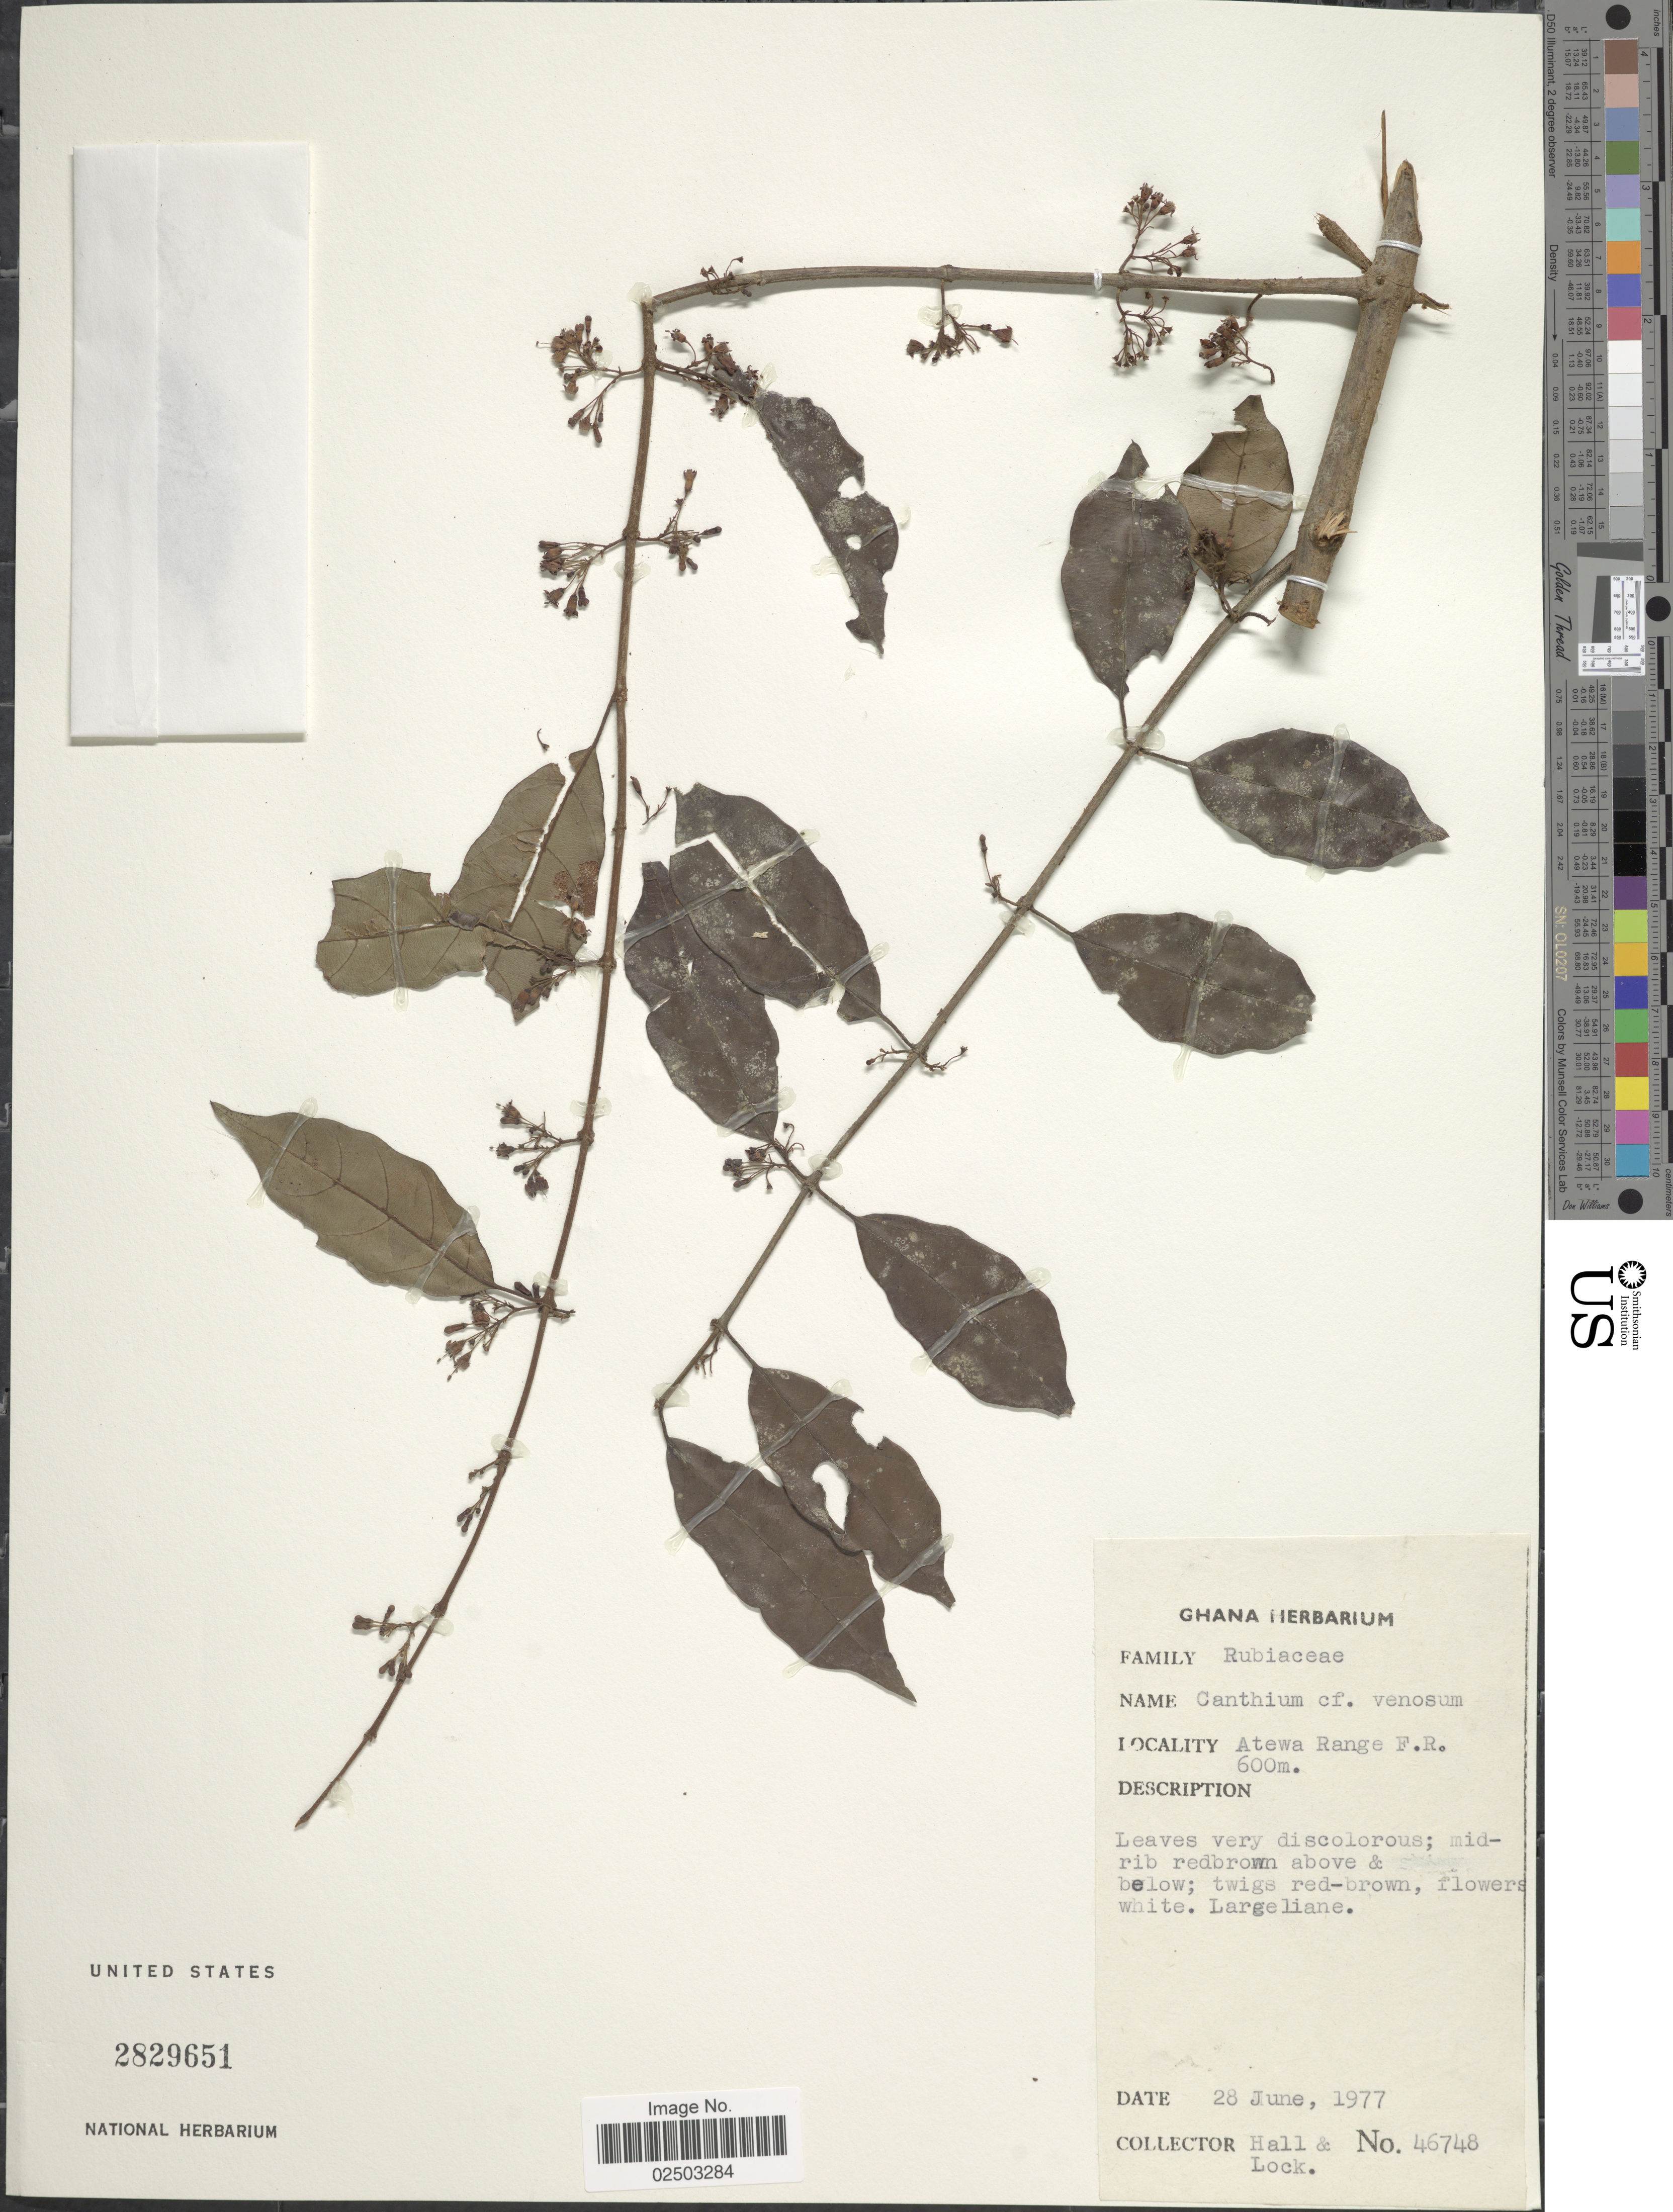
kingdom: Plantae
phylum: Tracheophyta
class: Magnoliopsida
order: Gentianales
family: Rubiaceae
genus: Canthium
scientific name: Canthium venosum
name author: (Oliv.) Hiern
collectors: -- Hall & -. Lock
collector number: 46748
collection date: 1977-06-28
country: Ghana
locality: Atewa Range F.R.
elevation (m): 600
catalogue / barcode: US 2829651